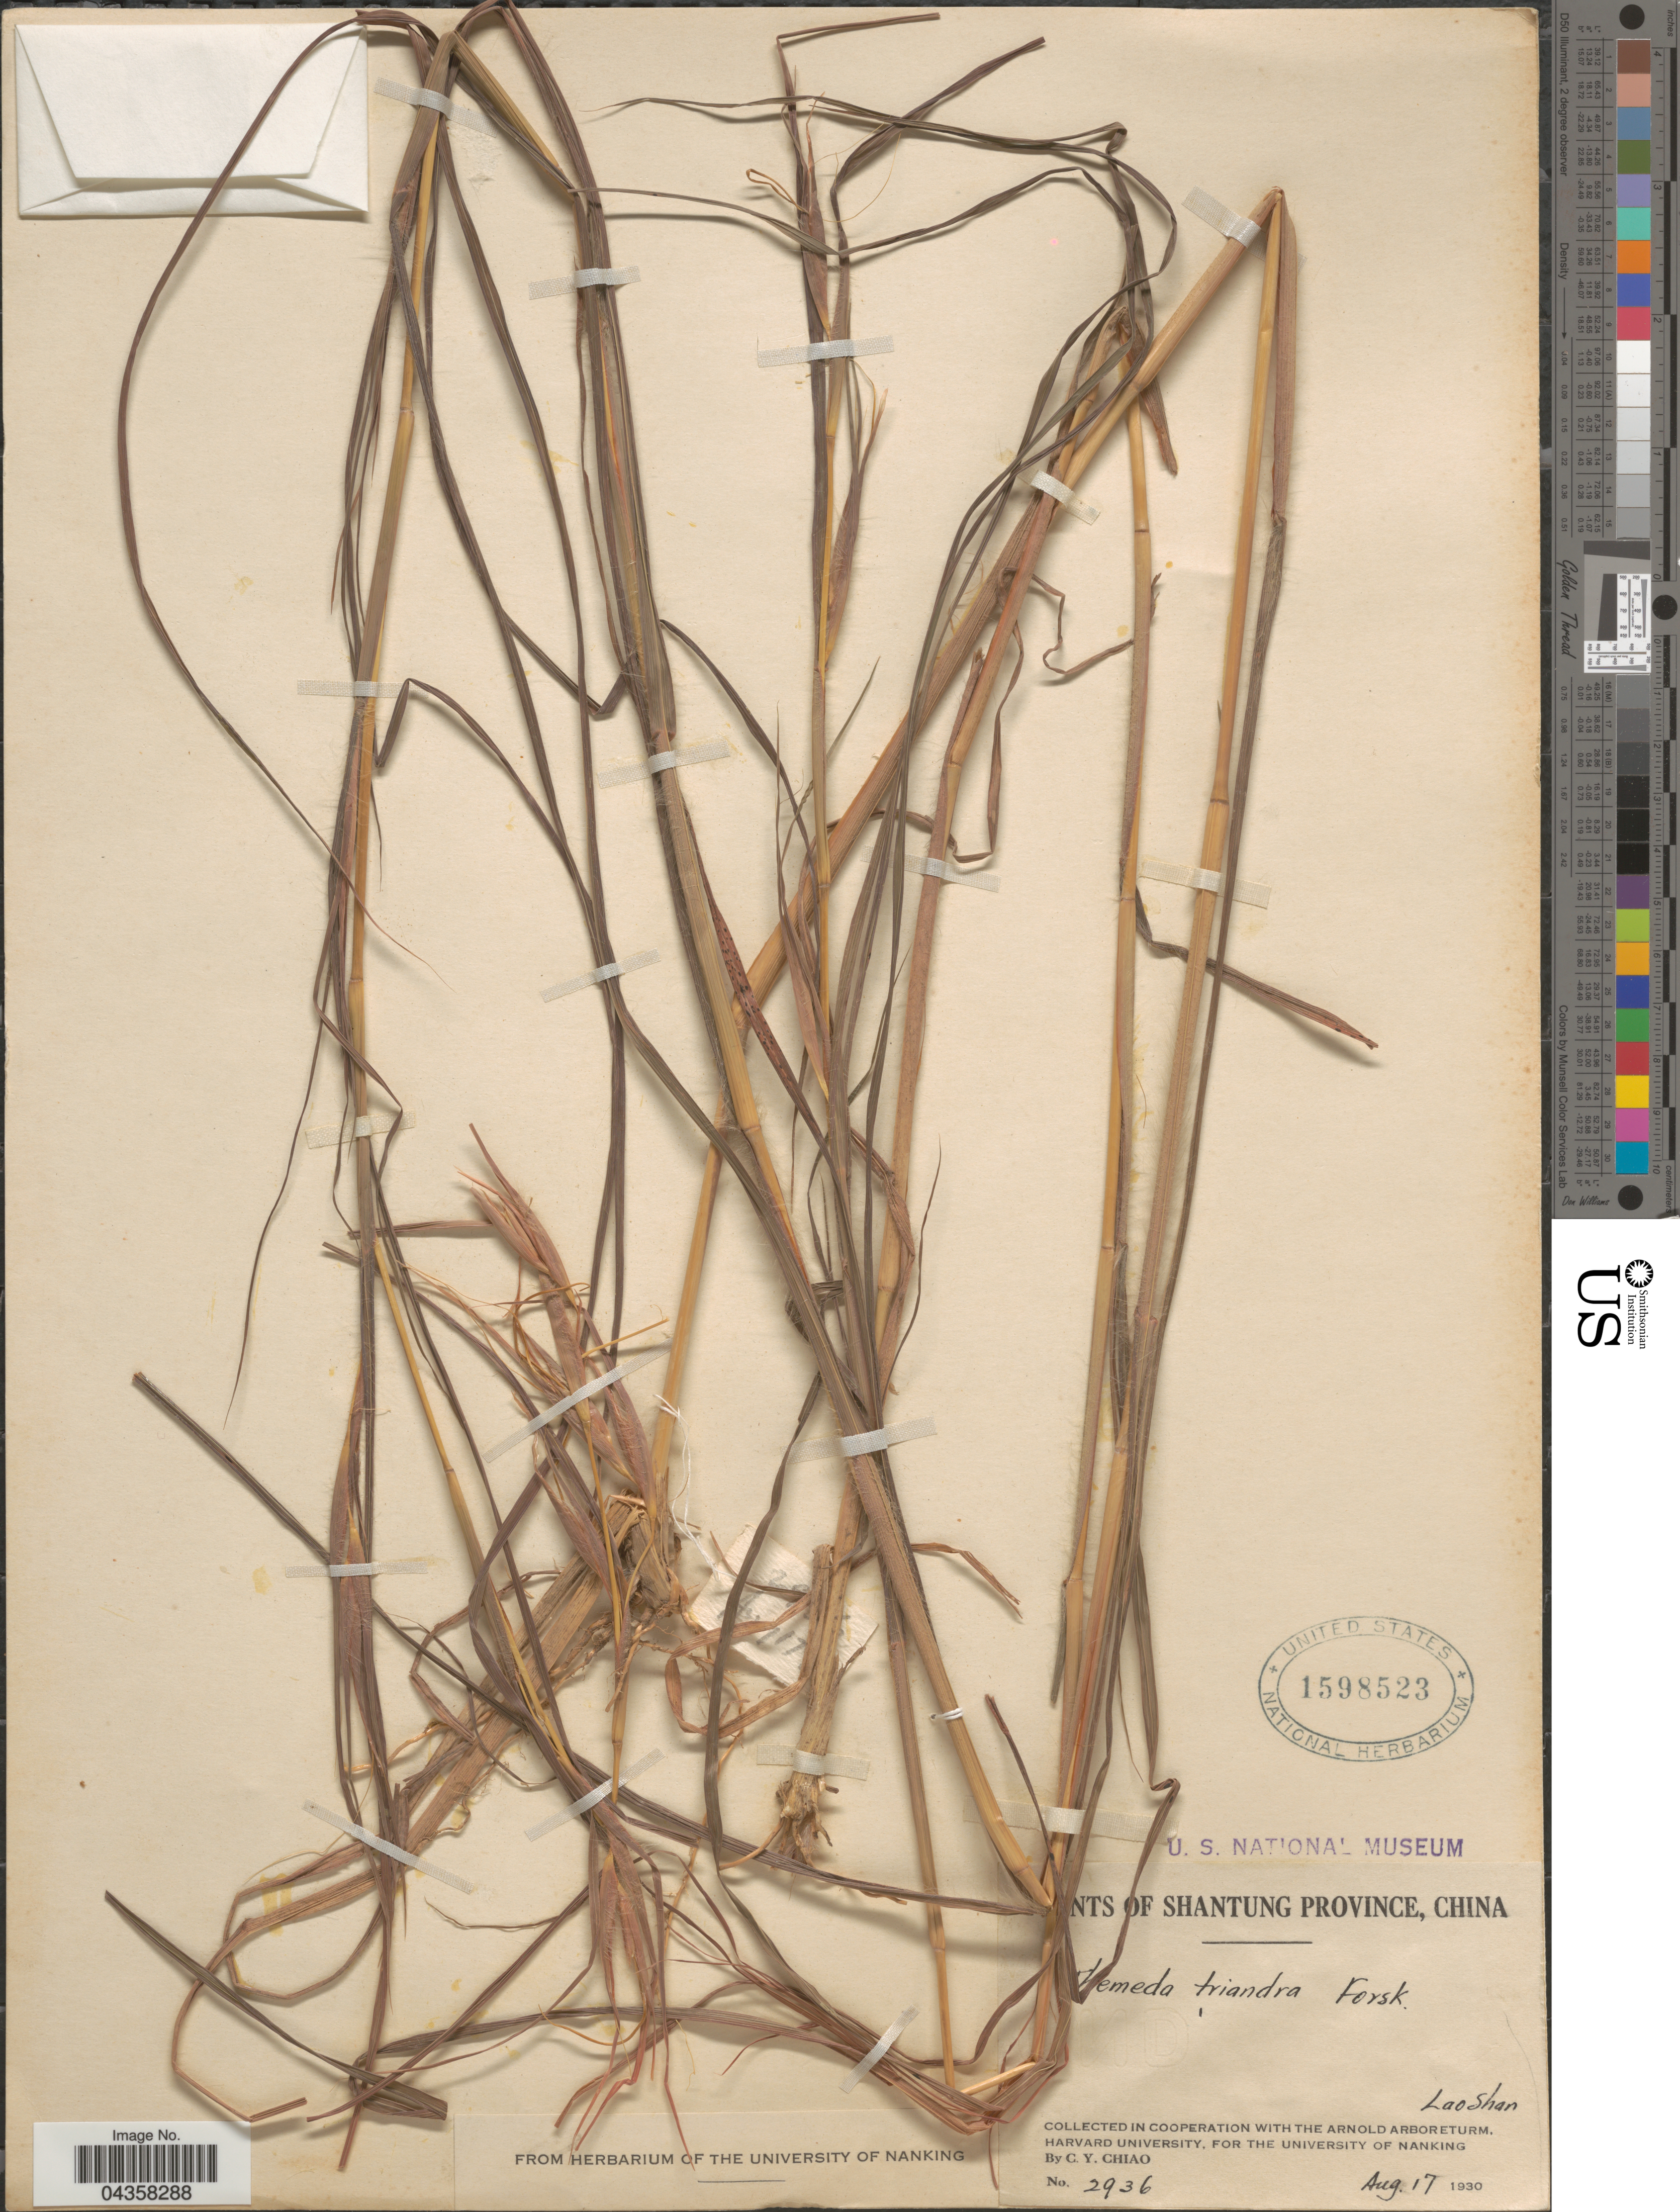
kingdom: Plantae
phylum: Tracheophyta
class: Liliopsida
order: Poales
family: Poaceae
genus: Themeda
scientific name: Themeda triandra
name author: Forssk.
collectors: C. Y. Chiao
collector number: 2936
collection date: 1930-08-17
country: China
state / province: Shandong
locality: Shantung Province. Lao Shan.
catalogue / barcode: US 1598523